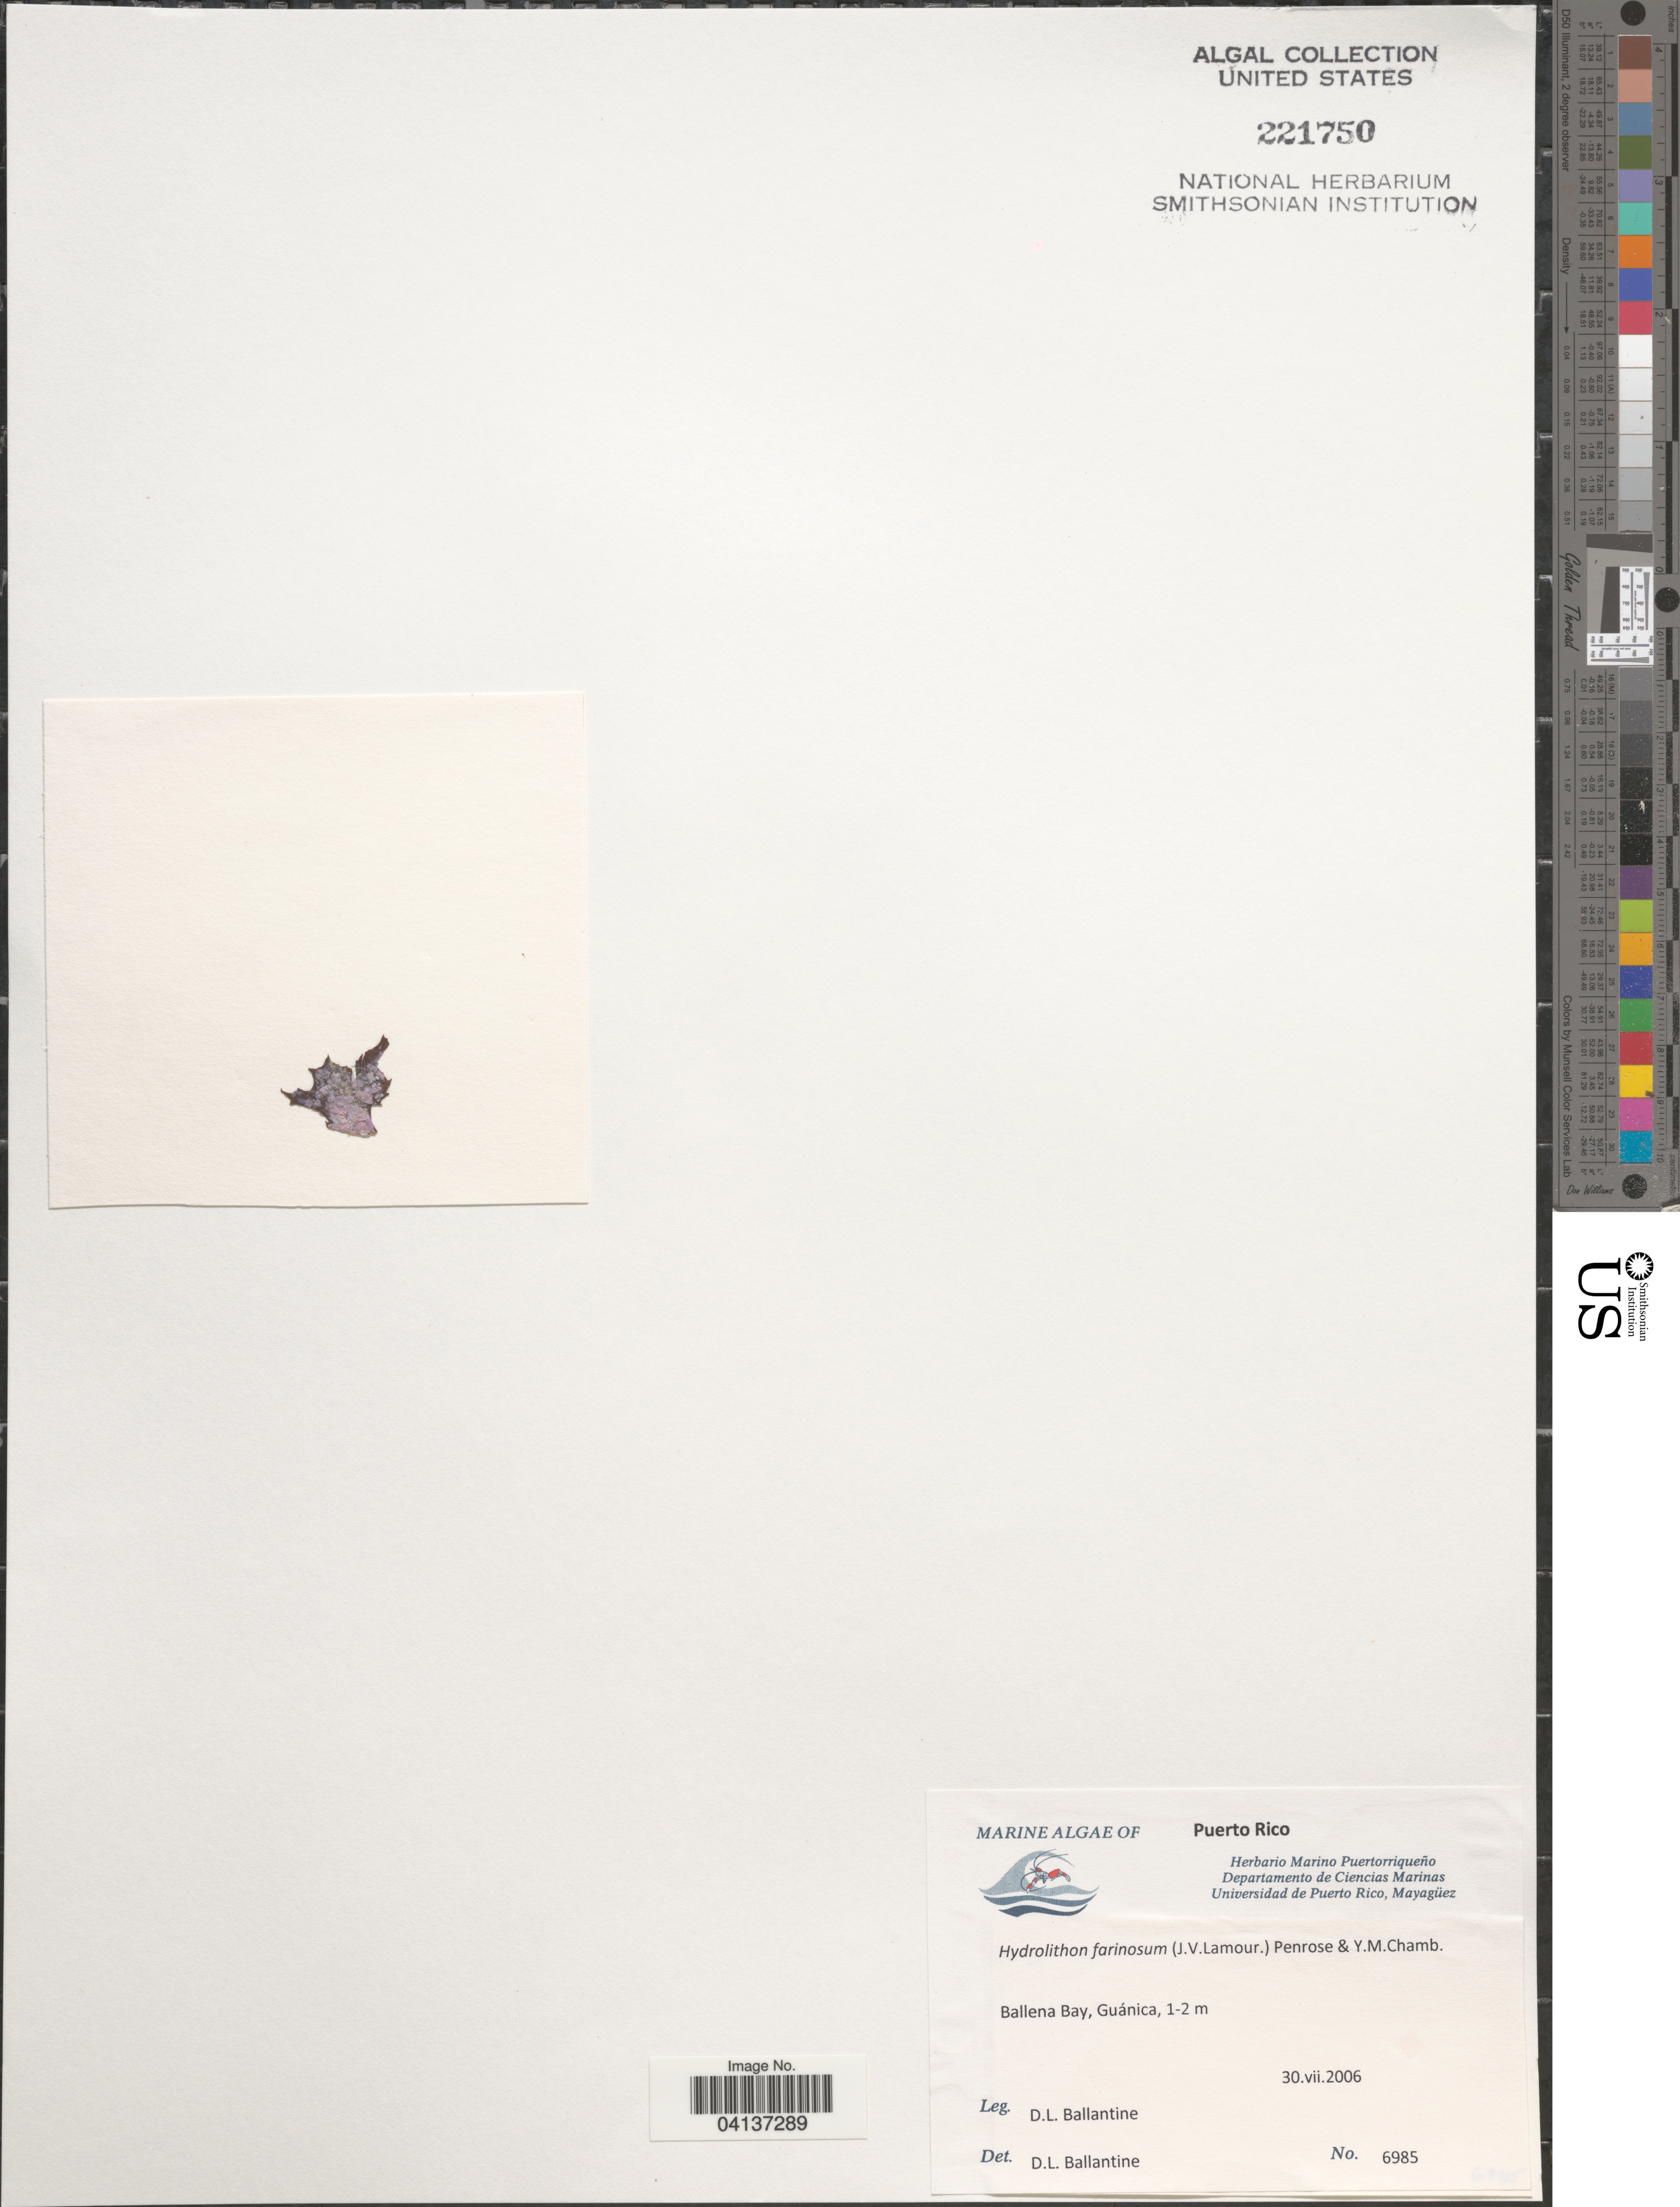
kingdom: Plantae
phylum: Rhodophyta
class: Florideophyceae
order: Corallinales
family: Hydrolithaceae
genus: Hydrolithon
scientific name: Hydrolithon farinosum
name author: (J.V.Lamouroux) Penrose & Y.M. Chamb.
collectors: D.L. Ballantine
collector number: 6985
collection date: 2006-07-30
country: Puerto Rico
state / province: Guánica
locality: Ballena Bay.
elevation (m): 1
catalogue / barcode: US 221750